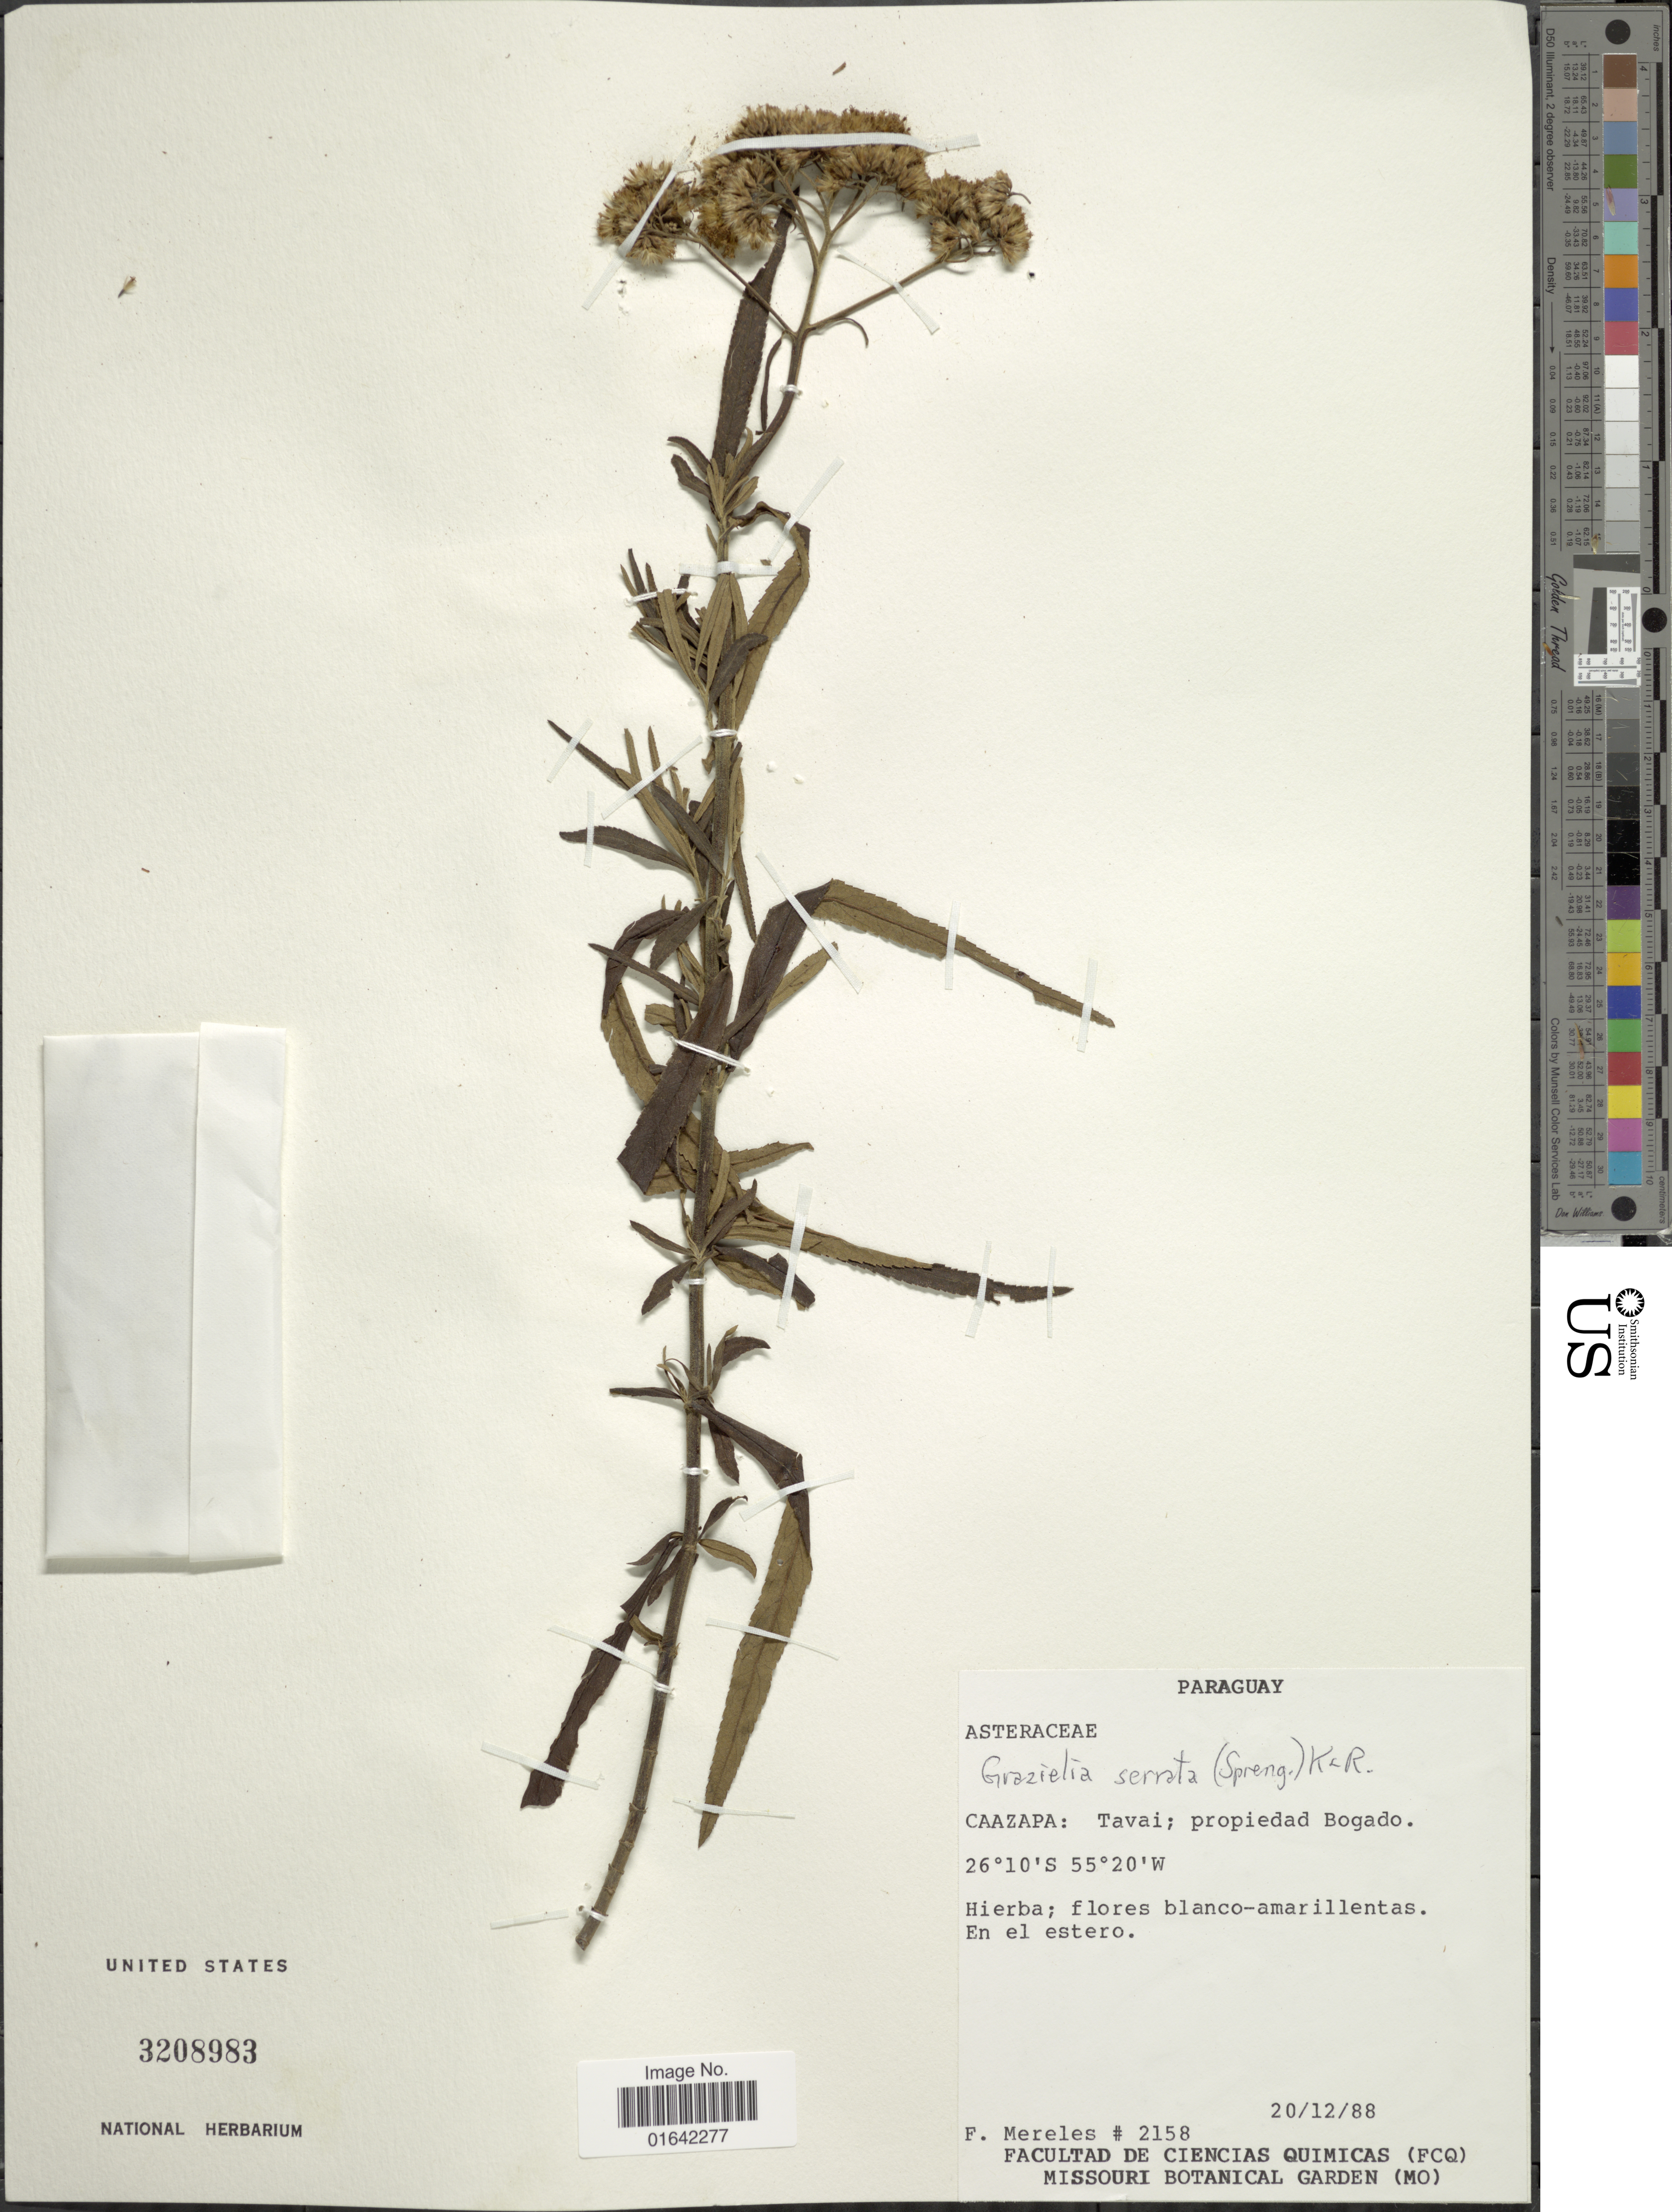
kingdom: Plantae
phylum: Tracheophyta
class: Magnoliopsida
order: Asterales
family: Asteraceae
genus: Grazielia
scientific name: Grazielia serrata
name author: (Spreng.) R.M. King & H. Rob.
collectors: F. Mereles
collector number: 2158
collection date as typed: Transcribed d/m/y: 20/12/88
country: Paraguay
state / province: Caazapa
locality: Caazapa; Tavai; propiedad Bogado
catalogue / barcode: US 3208983